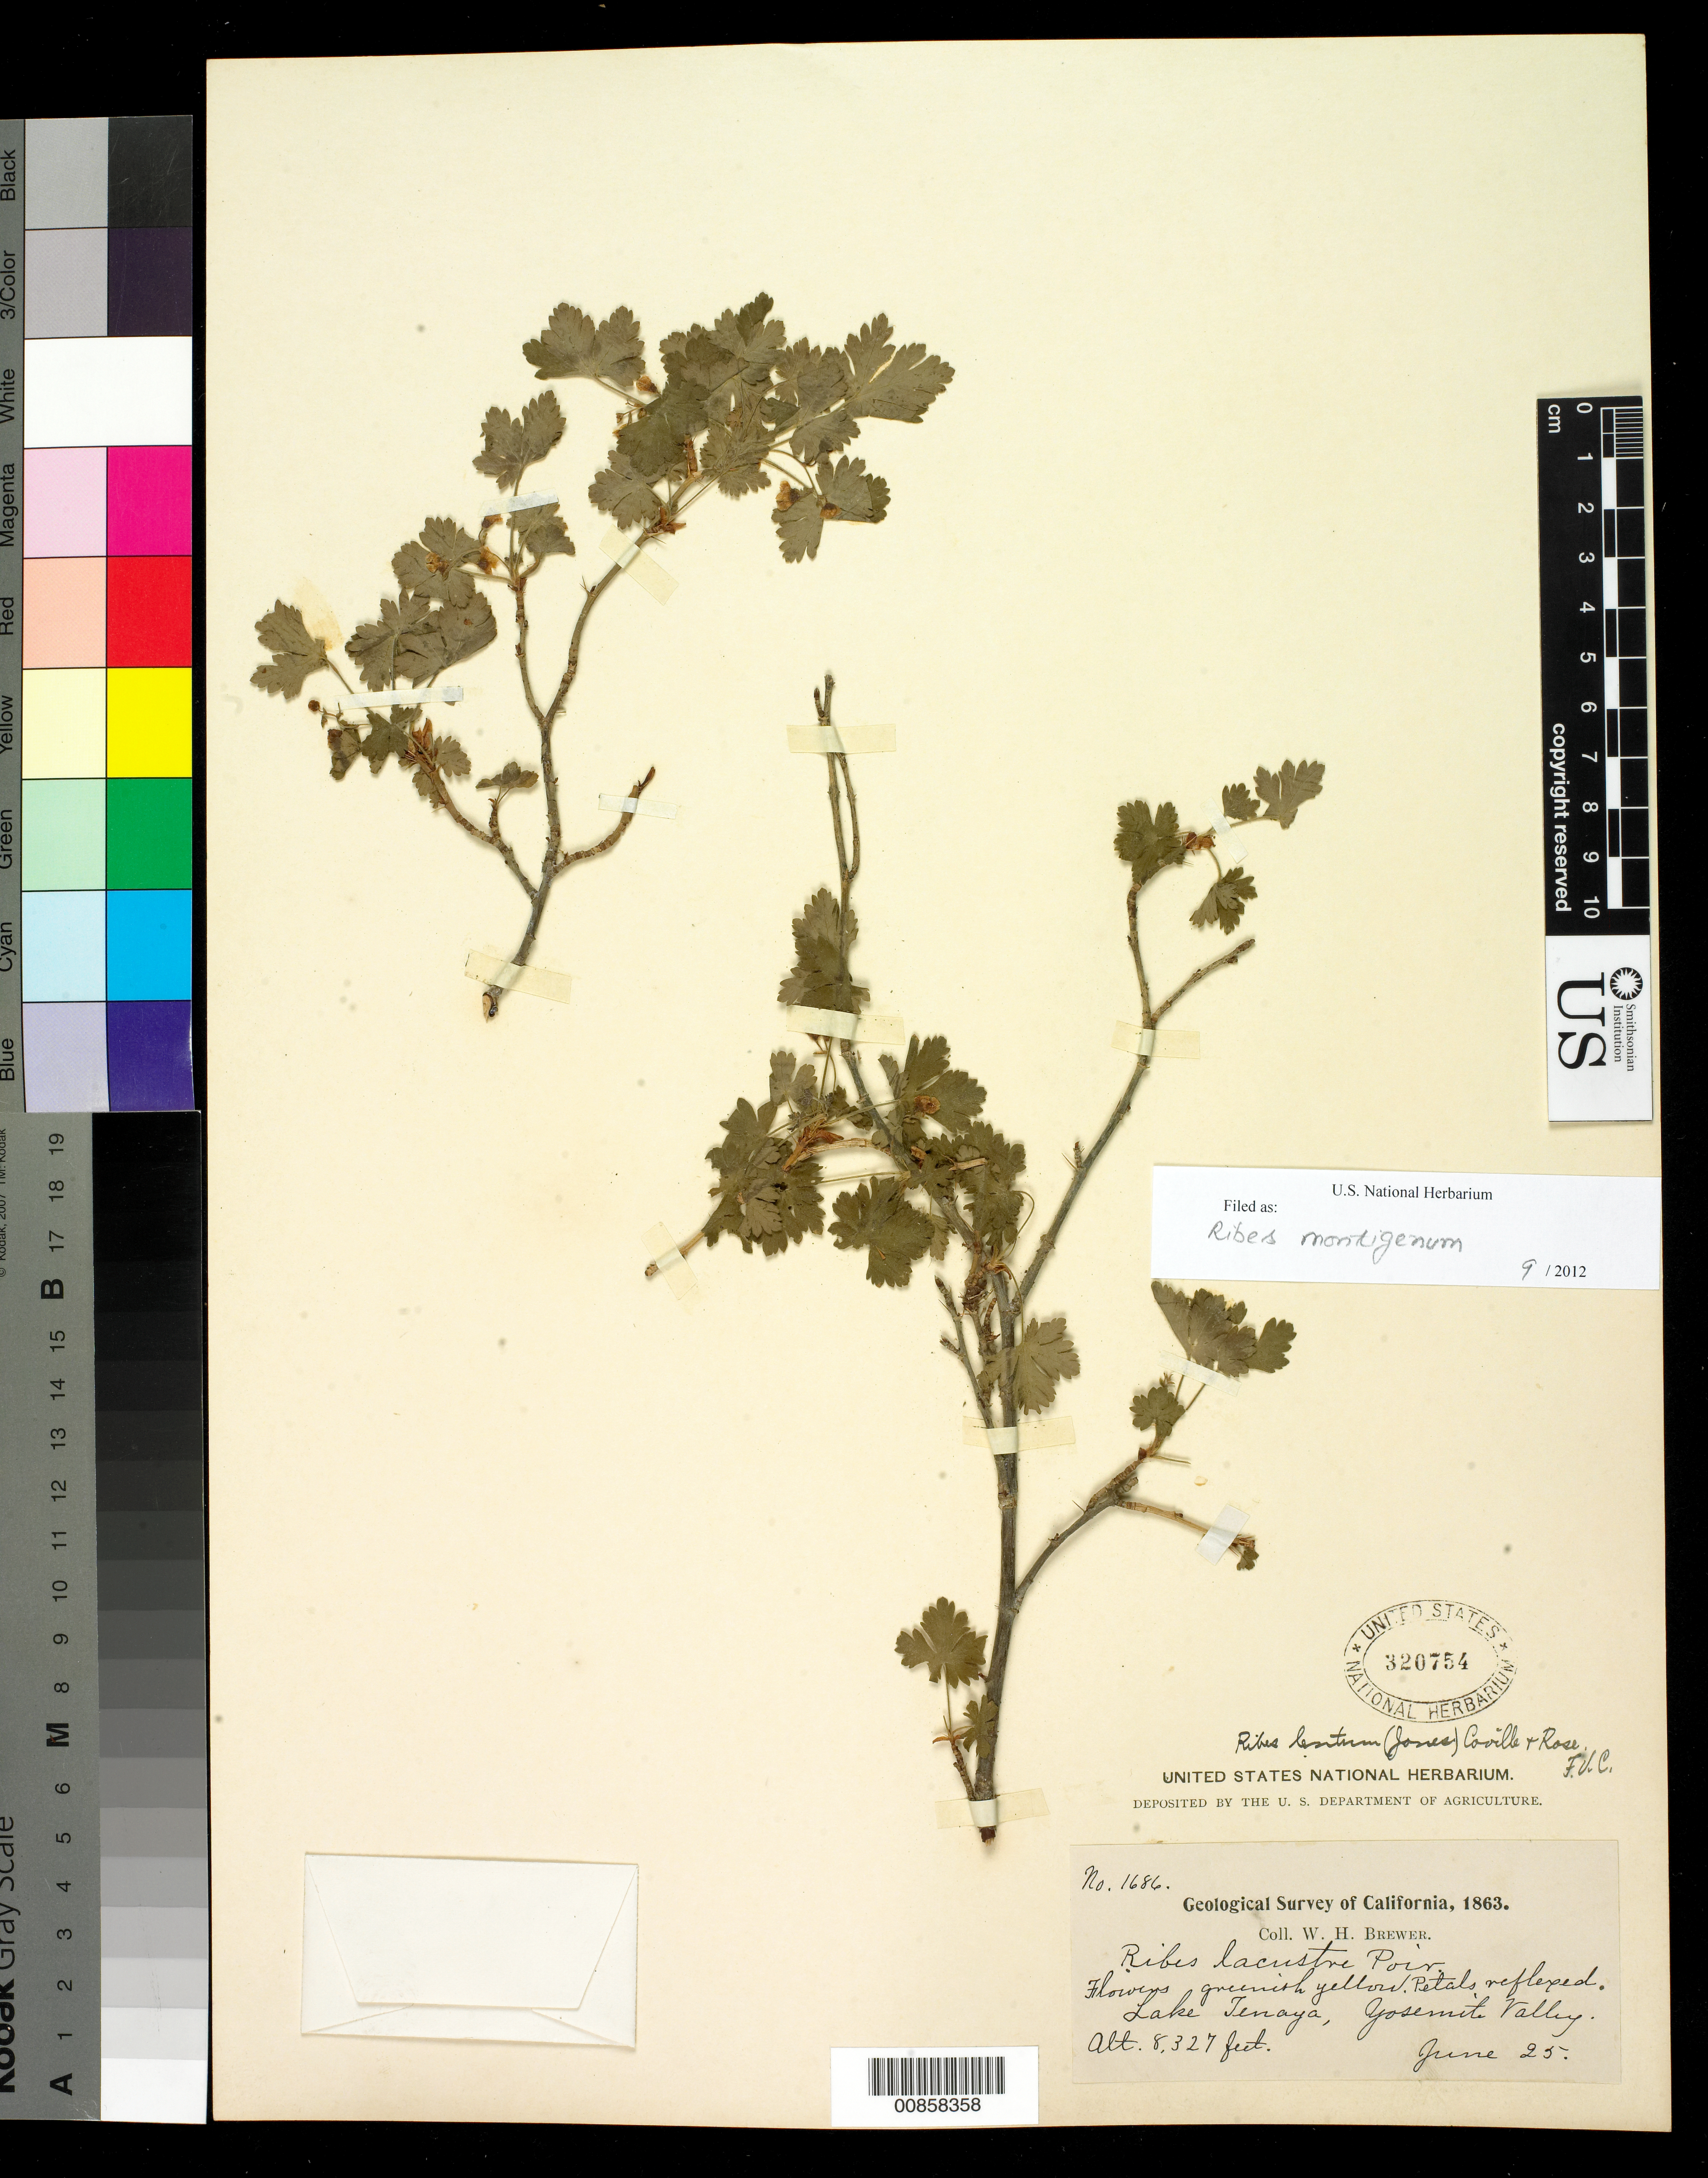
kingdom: Plantae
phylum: Tracheophyta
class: Magnoliopsida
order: Saxifragales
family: Grossulariaceae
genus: Ribes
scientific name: Ribes montigenum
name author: McClatchie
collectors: W. H. Brewer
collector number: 1686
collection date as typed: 25 Jun 1863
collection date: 1863-06-25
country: United States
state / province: California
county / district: Mariposa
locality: Lake Tenaya, Yosemite Valley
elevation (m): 2538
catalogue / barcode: US 320754